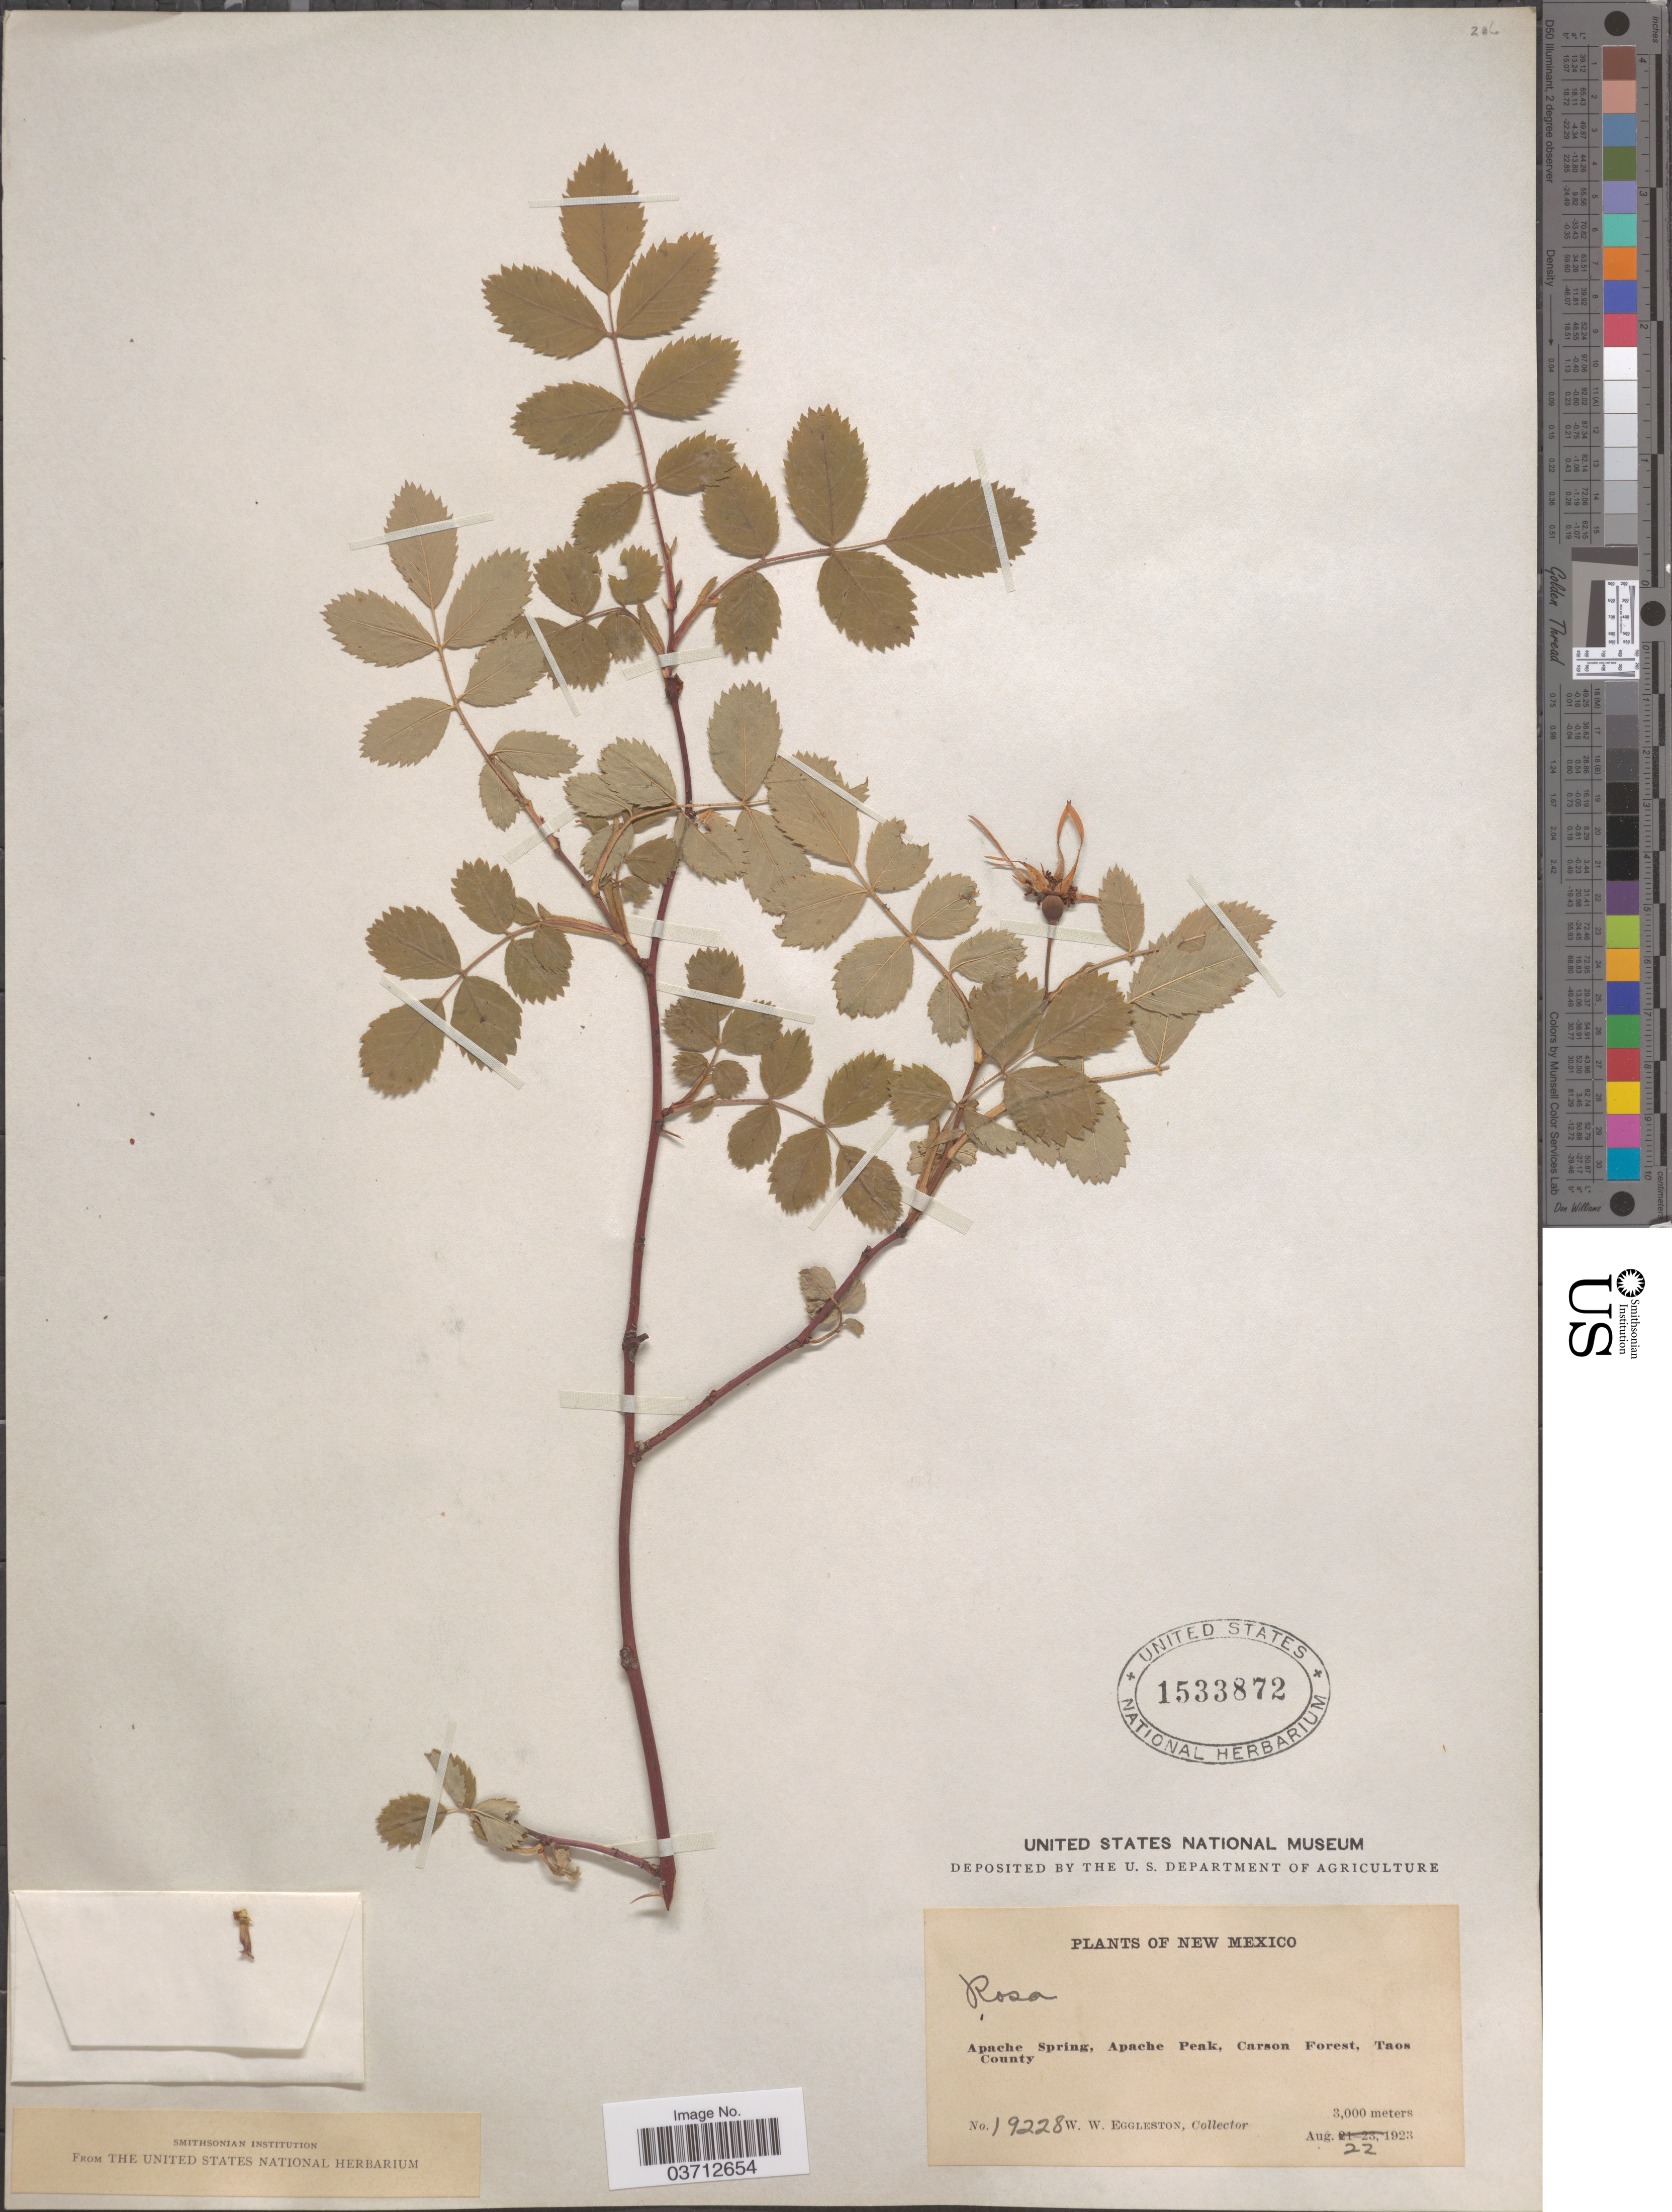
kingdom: Plantae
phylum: Tracheophyta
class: Magnoliopsida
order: Rosales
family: Rosaceae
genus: Rosa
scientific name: Rosa sp.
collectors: W. W. Eggleston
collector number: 19228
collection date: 1923-08-22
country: United States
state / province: New Mexico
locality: Apache Spring, Apache Peak, Carson Forest, Taos County.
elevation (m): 3000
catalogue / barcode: US 1533872